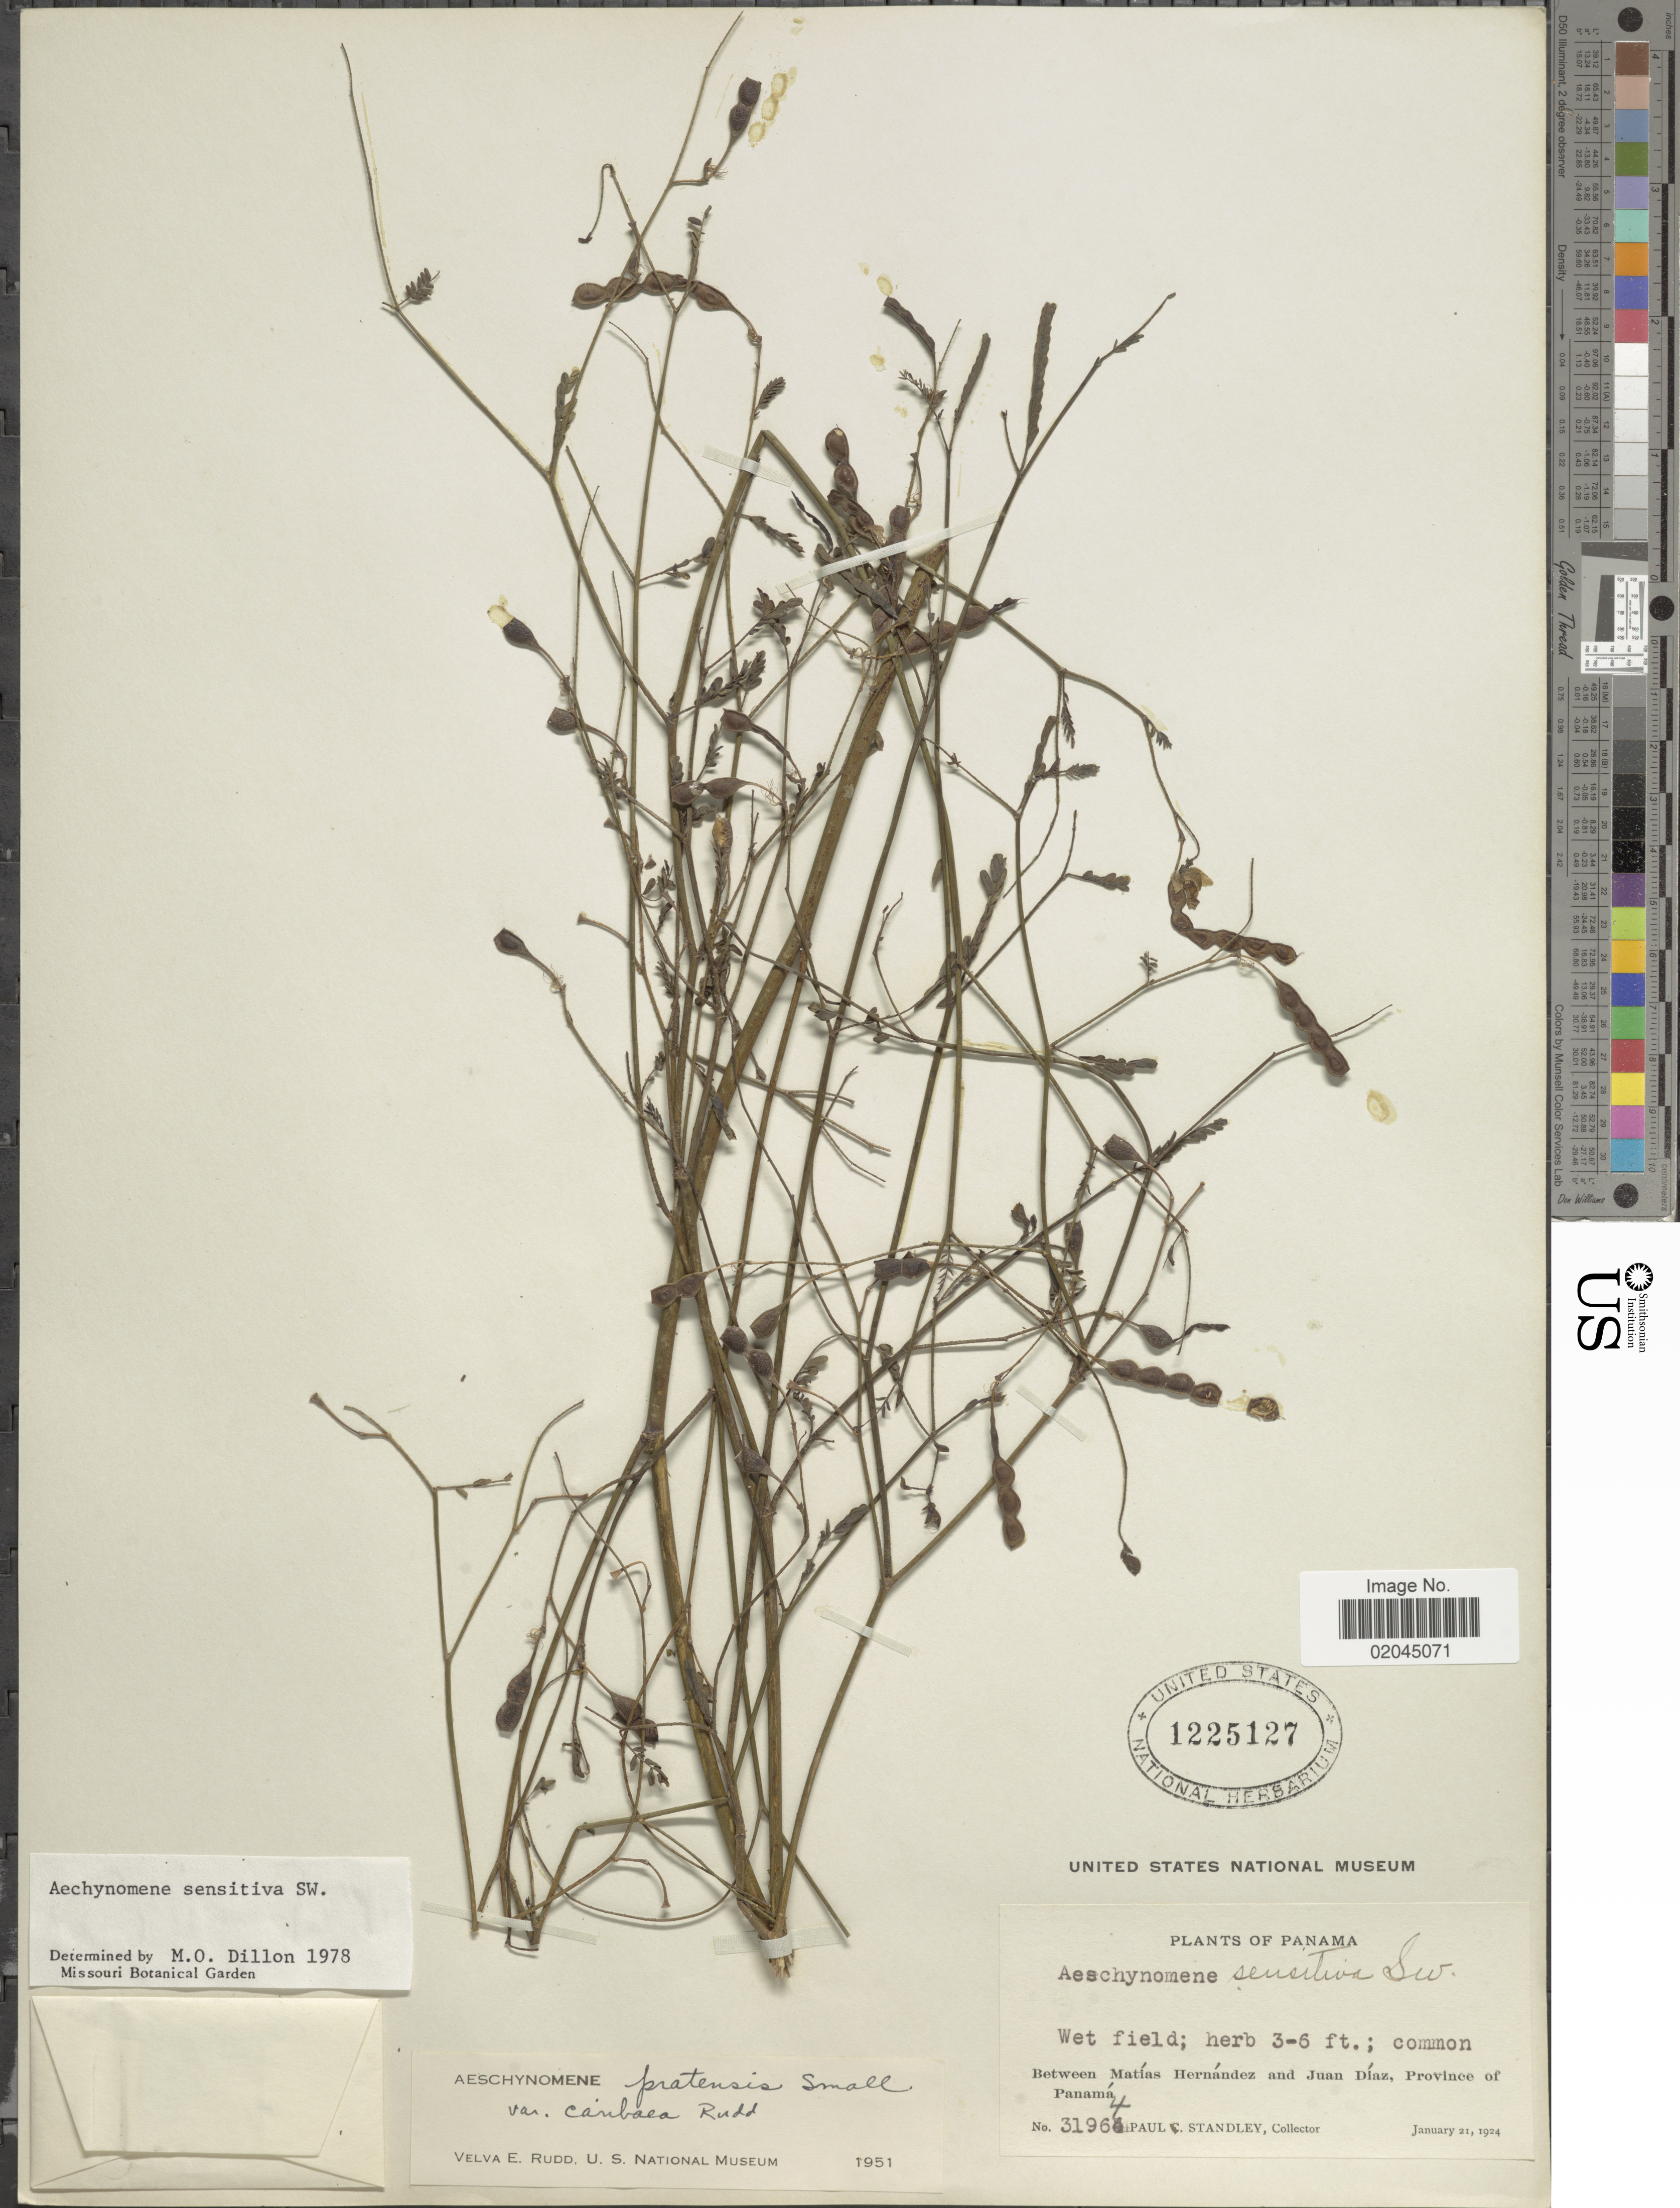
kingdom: Plantae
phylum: Tracheophyta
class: Magnoliopsida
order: Fabales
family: Fabaceae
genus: Aeschynomene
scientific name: Aeschynomene pratensis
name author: Small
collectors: P. C. Standley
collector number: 31964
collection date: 1924-01-21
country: Panama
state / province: Panamá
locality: Between Matias Hernandez and Juan Diaz, Province of Panama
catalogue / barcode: US 1225127